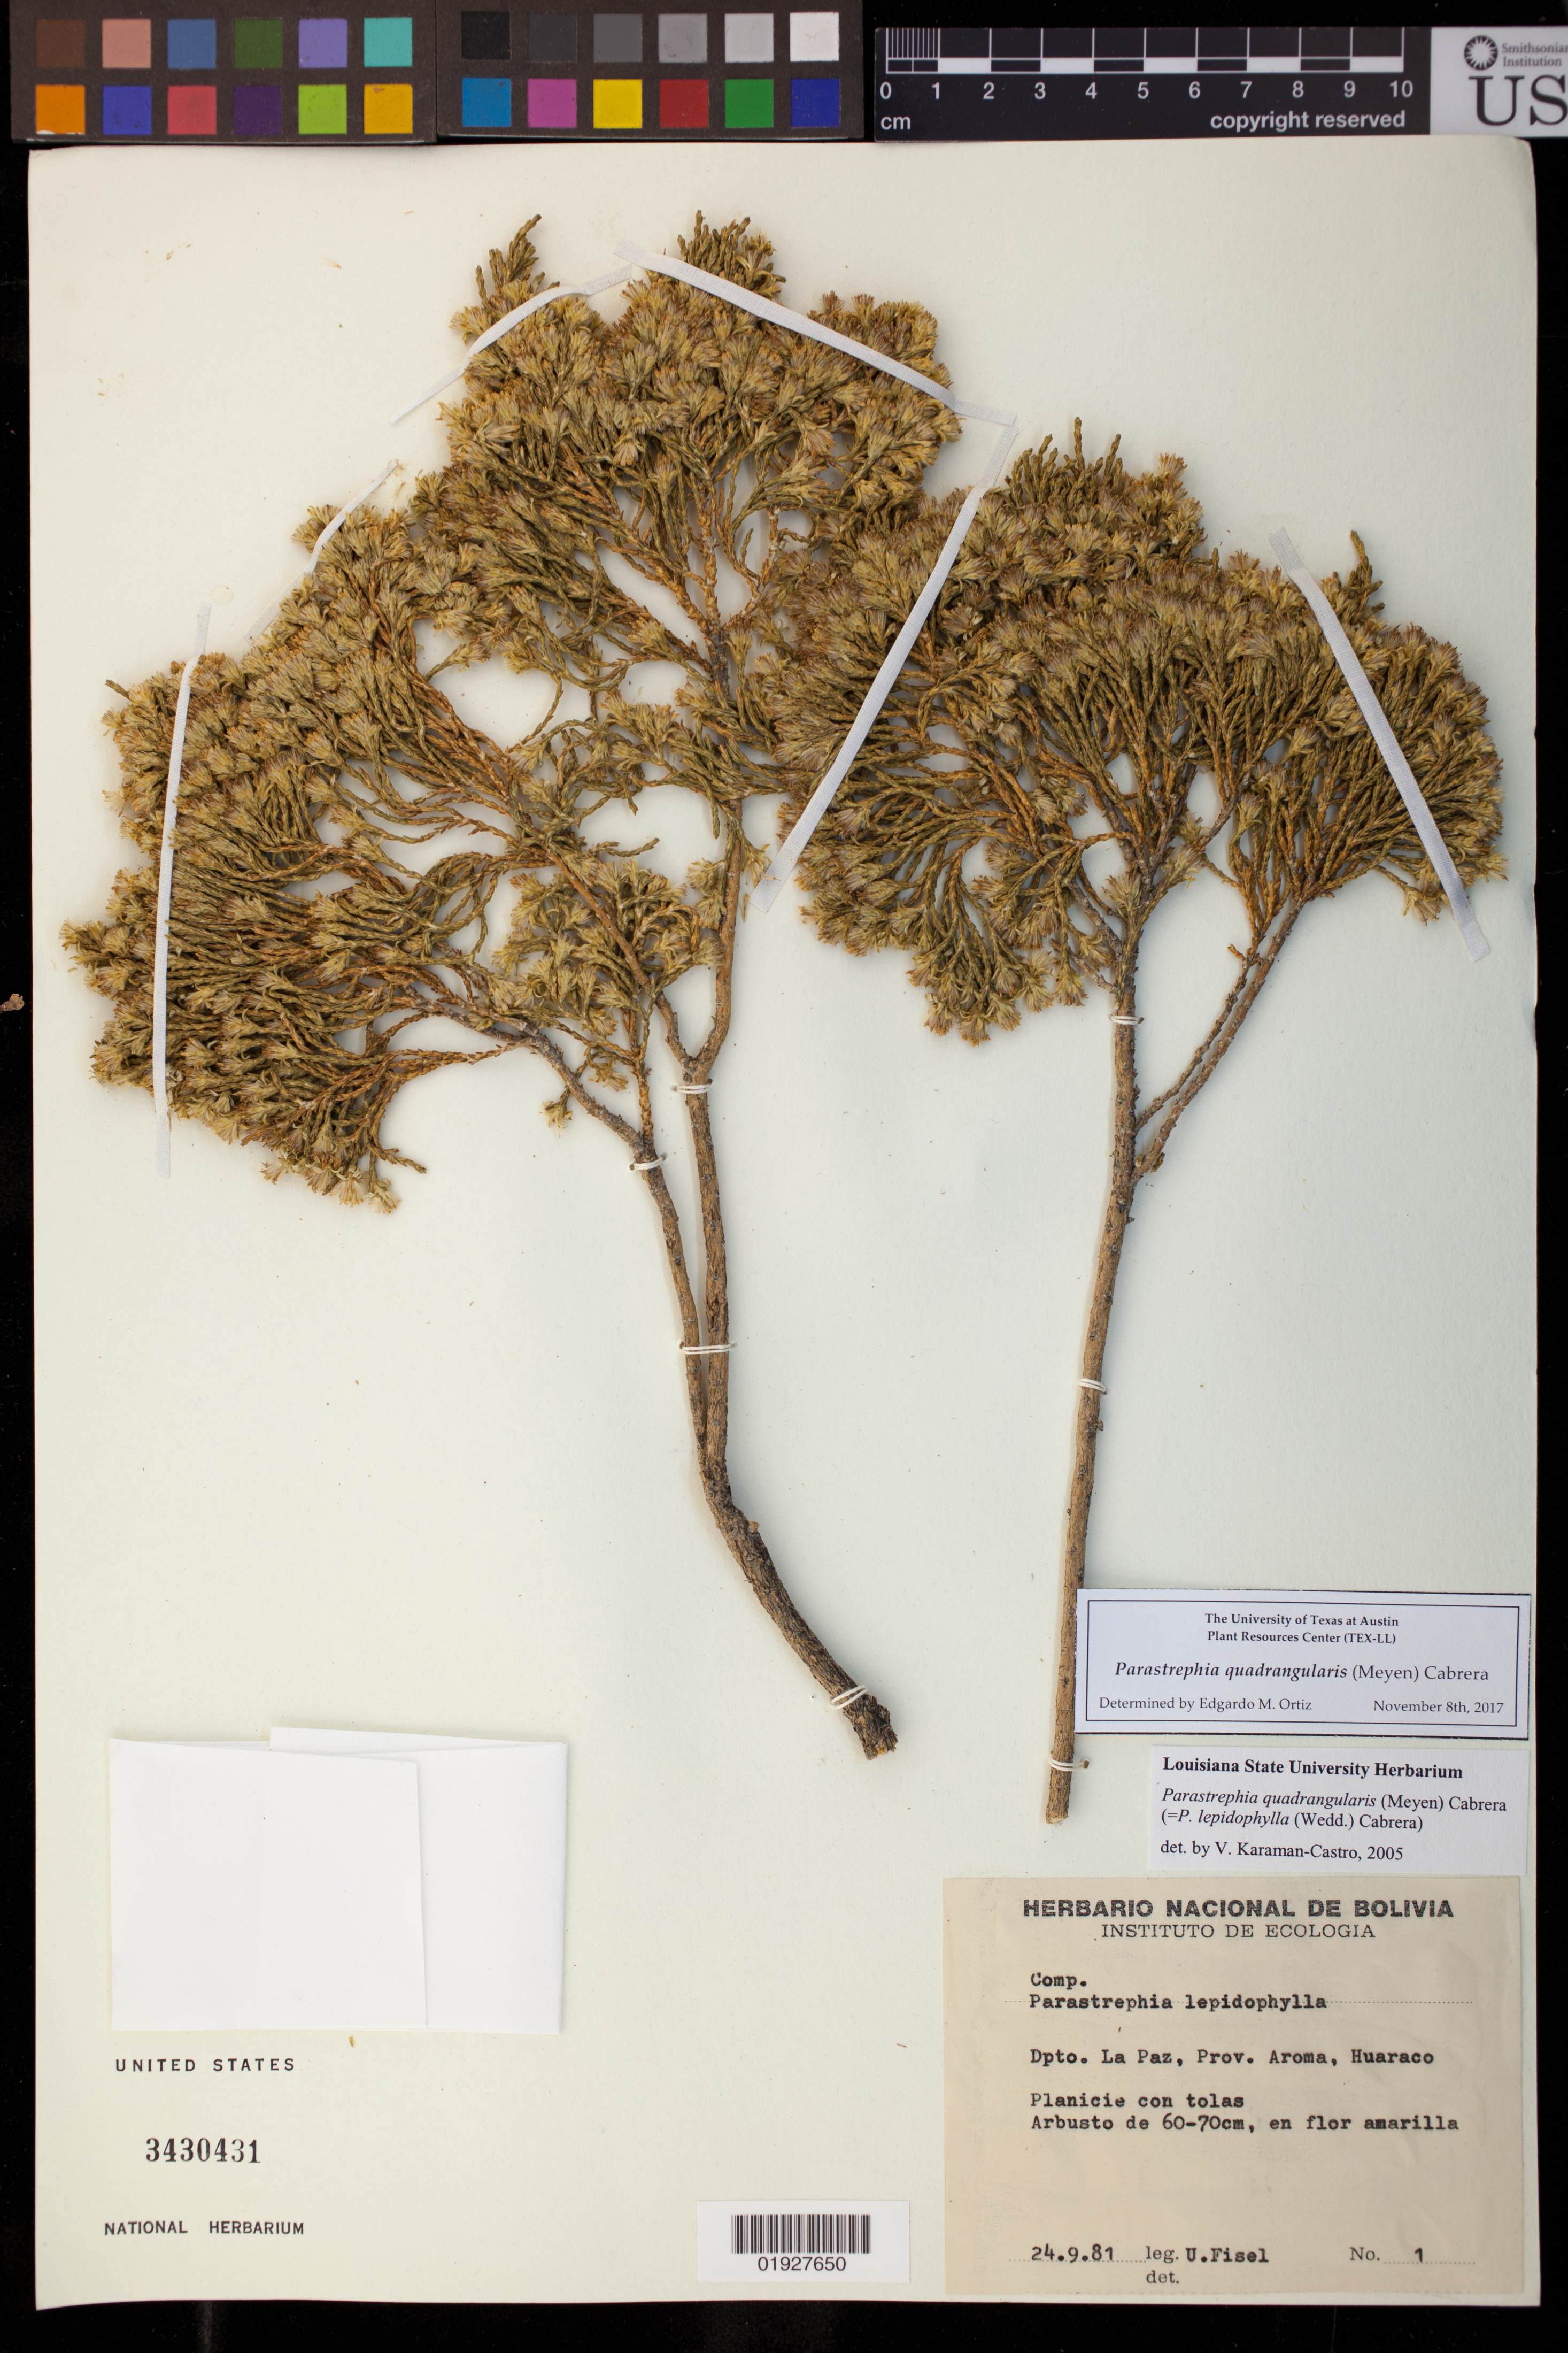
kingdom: Plantae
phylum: Tracheophyta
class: Magnoliopsida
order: Asterales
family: Asteraceae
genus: Parastrephia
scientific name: Parastrephia quadrangularis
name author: (Meyen) Cabrera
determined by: Ortiz, E. M.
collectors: U. Fisel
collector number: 1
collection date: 1981-09-24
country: Bolivia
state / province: La Paz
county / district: Aroma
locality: Huaraco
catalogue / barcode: US 3430431